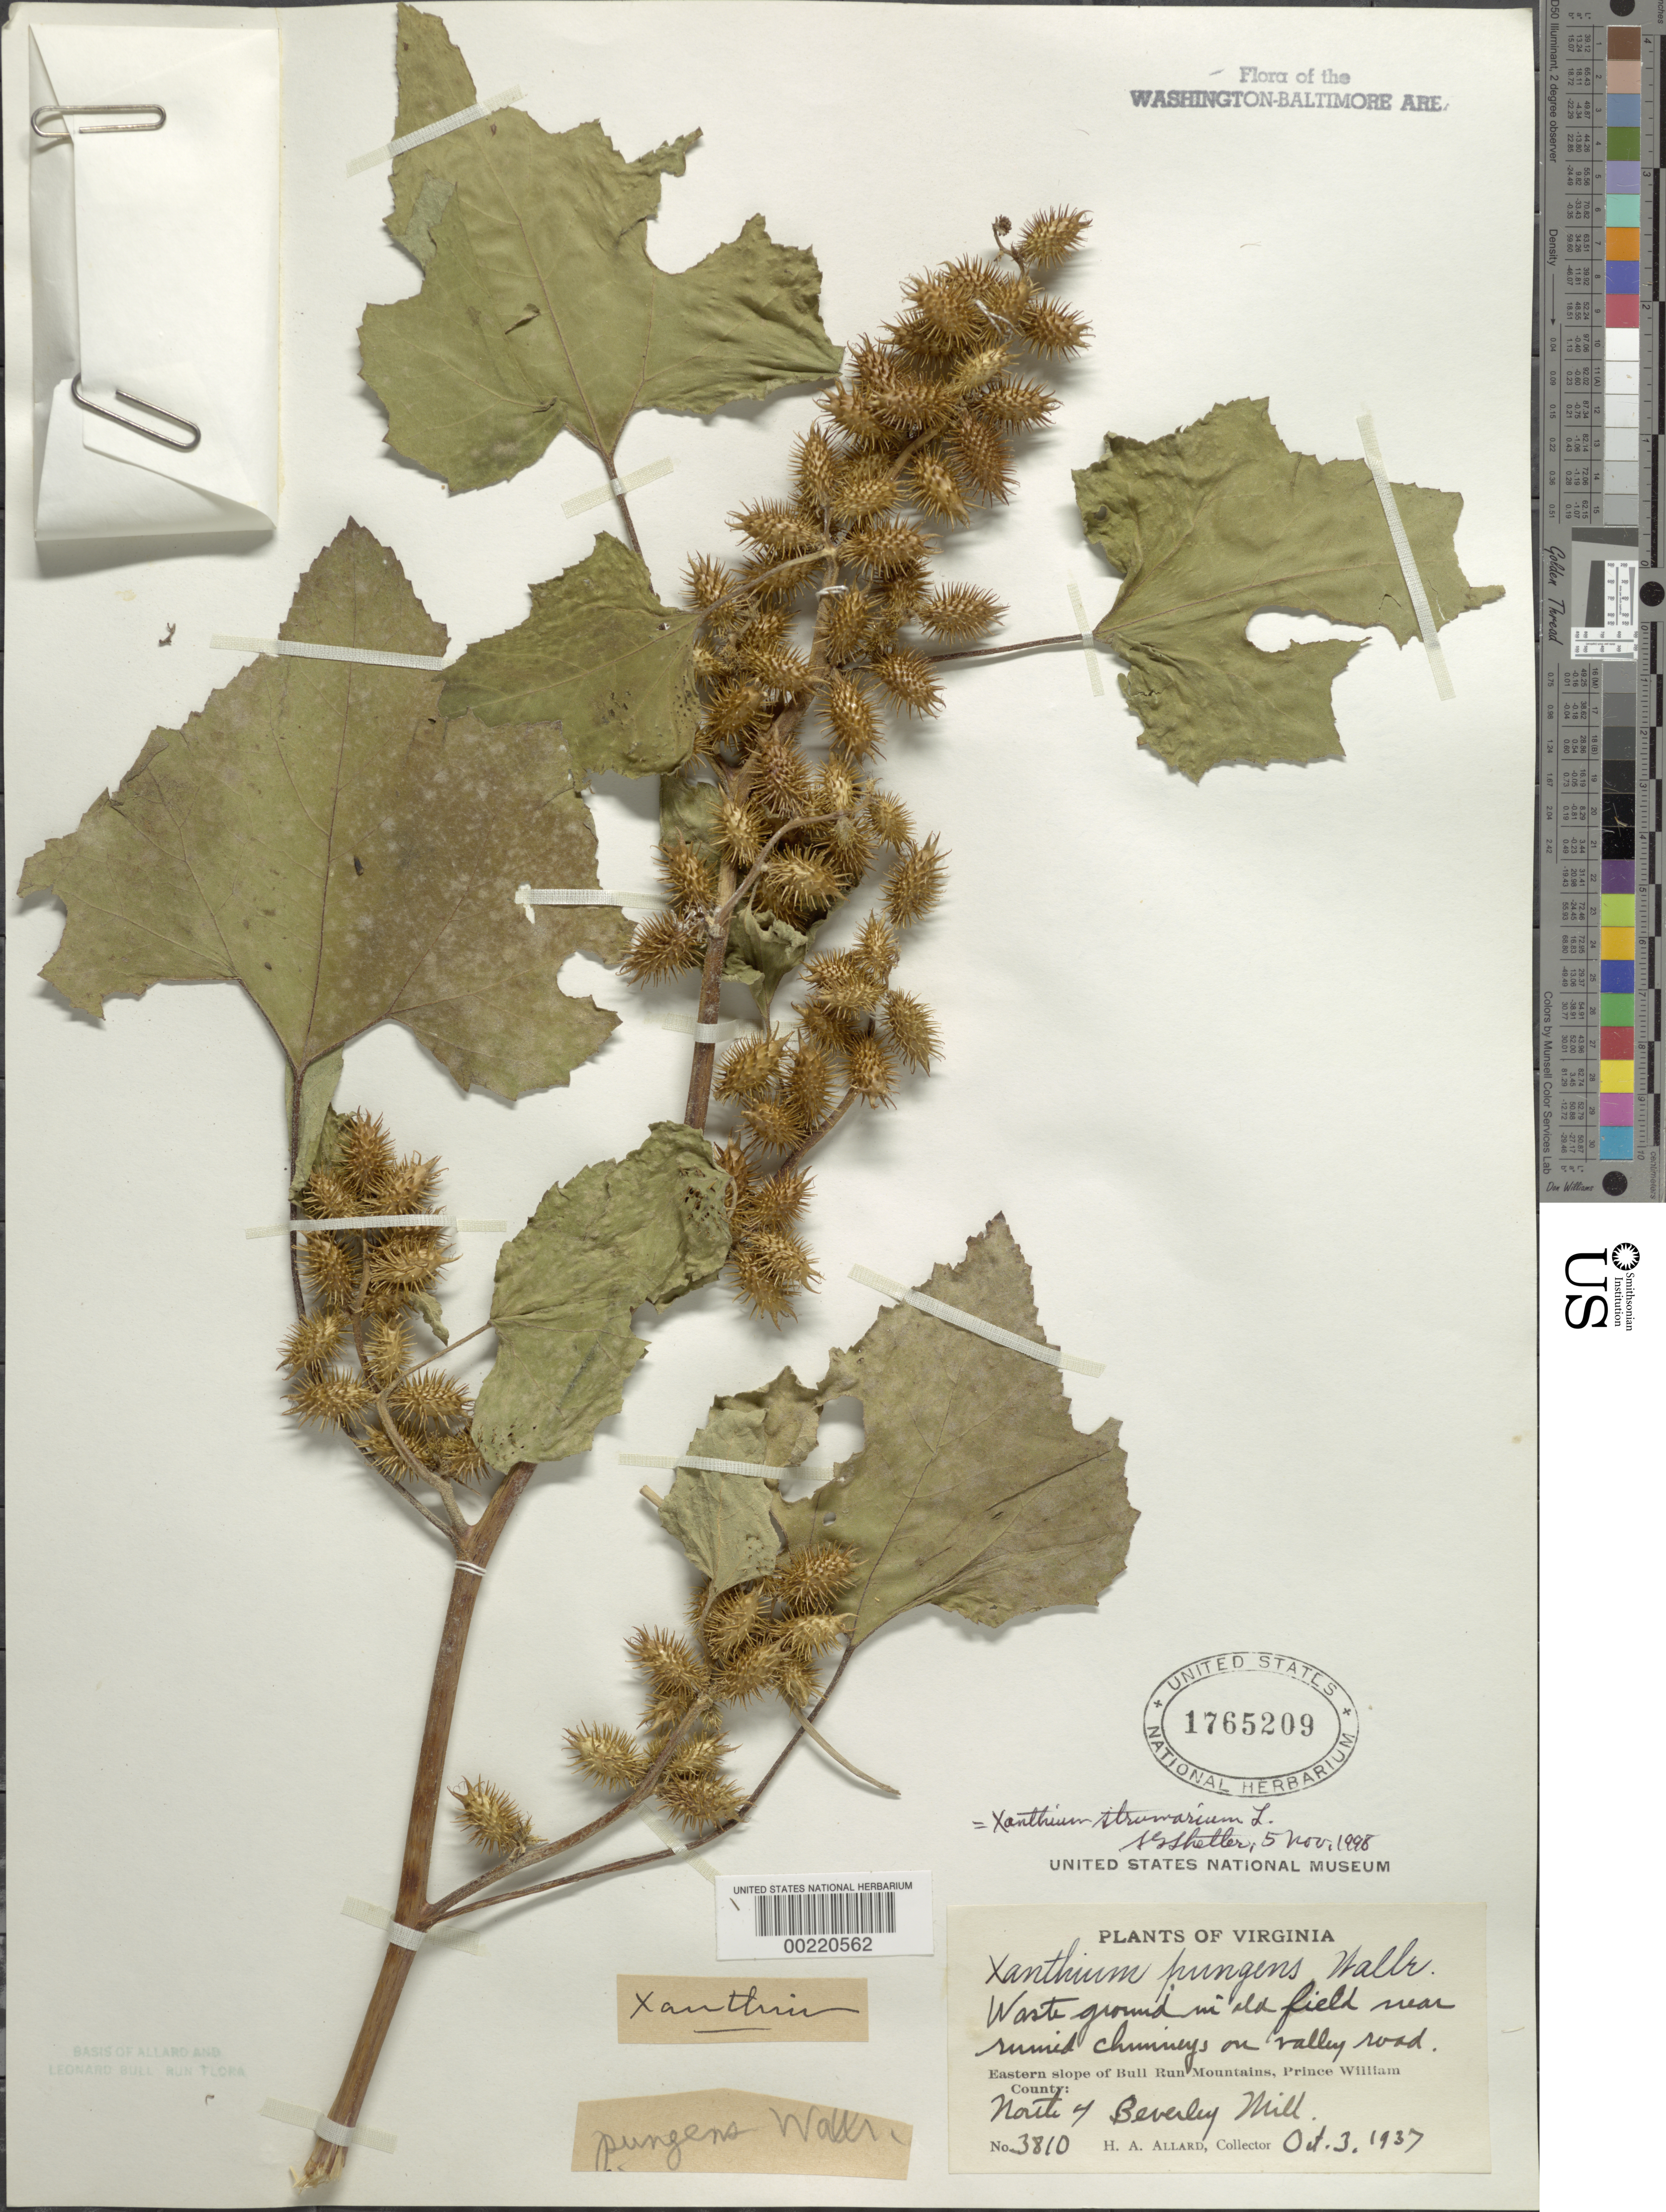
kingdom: Plantae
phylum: Tracheophyta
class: Magnoliopsida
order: Asterales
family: Asteraceae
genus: Xanthium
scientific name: Xanthium strumarium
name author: L.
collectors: H. A. Allard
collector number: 3810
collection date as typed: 03 Oct 1937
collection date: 1937-10-03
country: United States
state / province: Virginia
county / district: Prince William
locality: North of Beverley Mill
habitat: Waste ground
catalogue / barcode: US 1765209